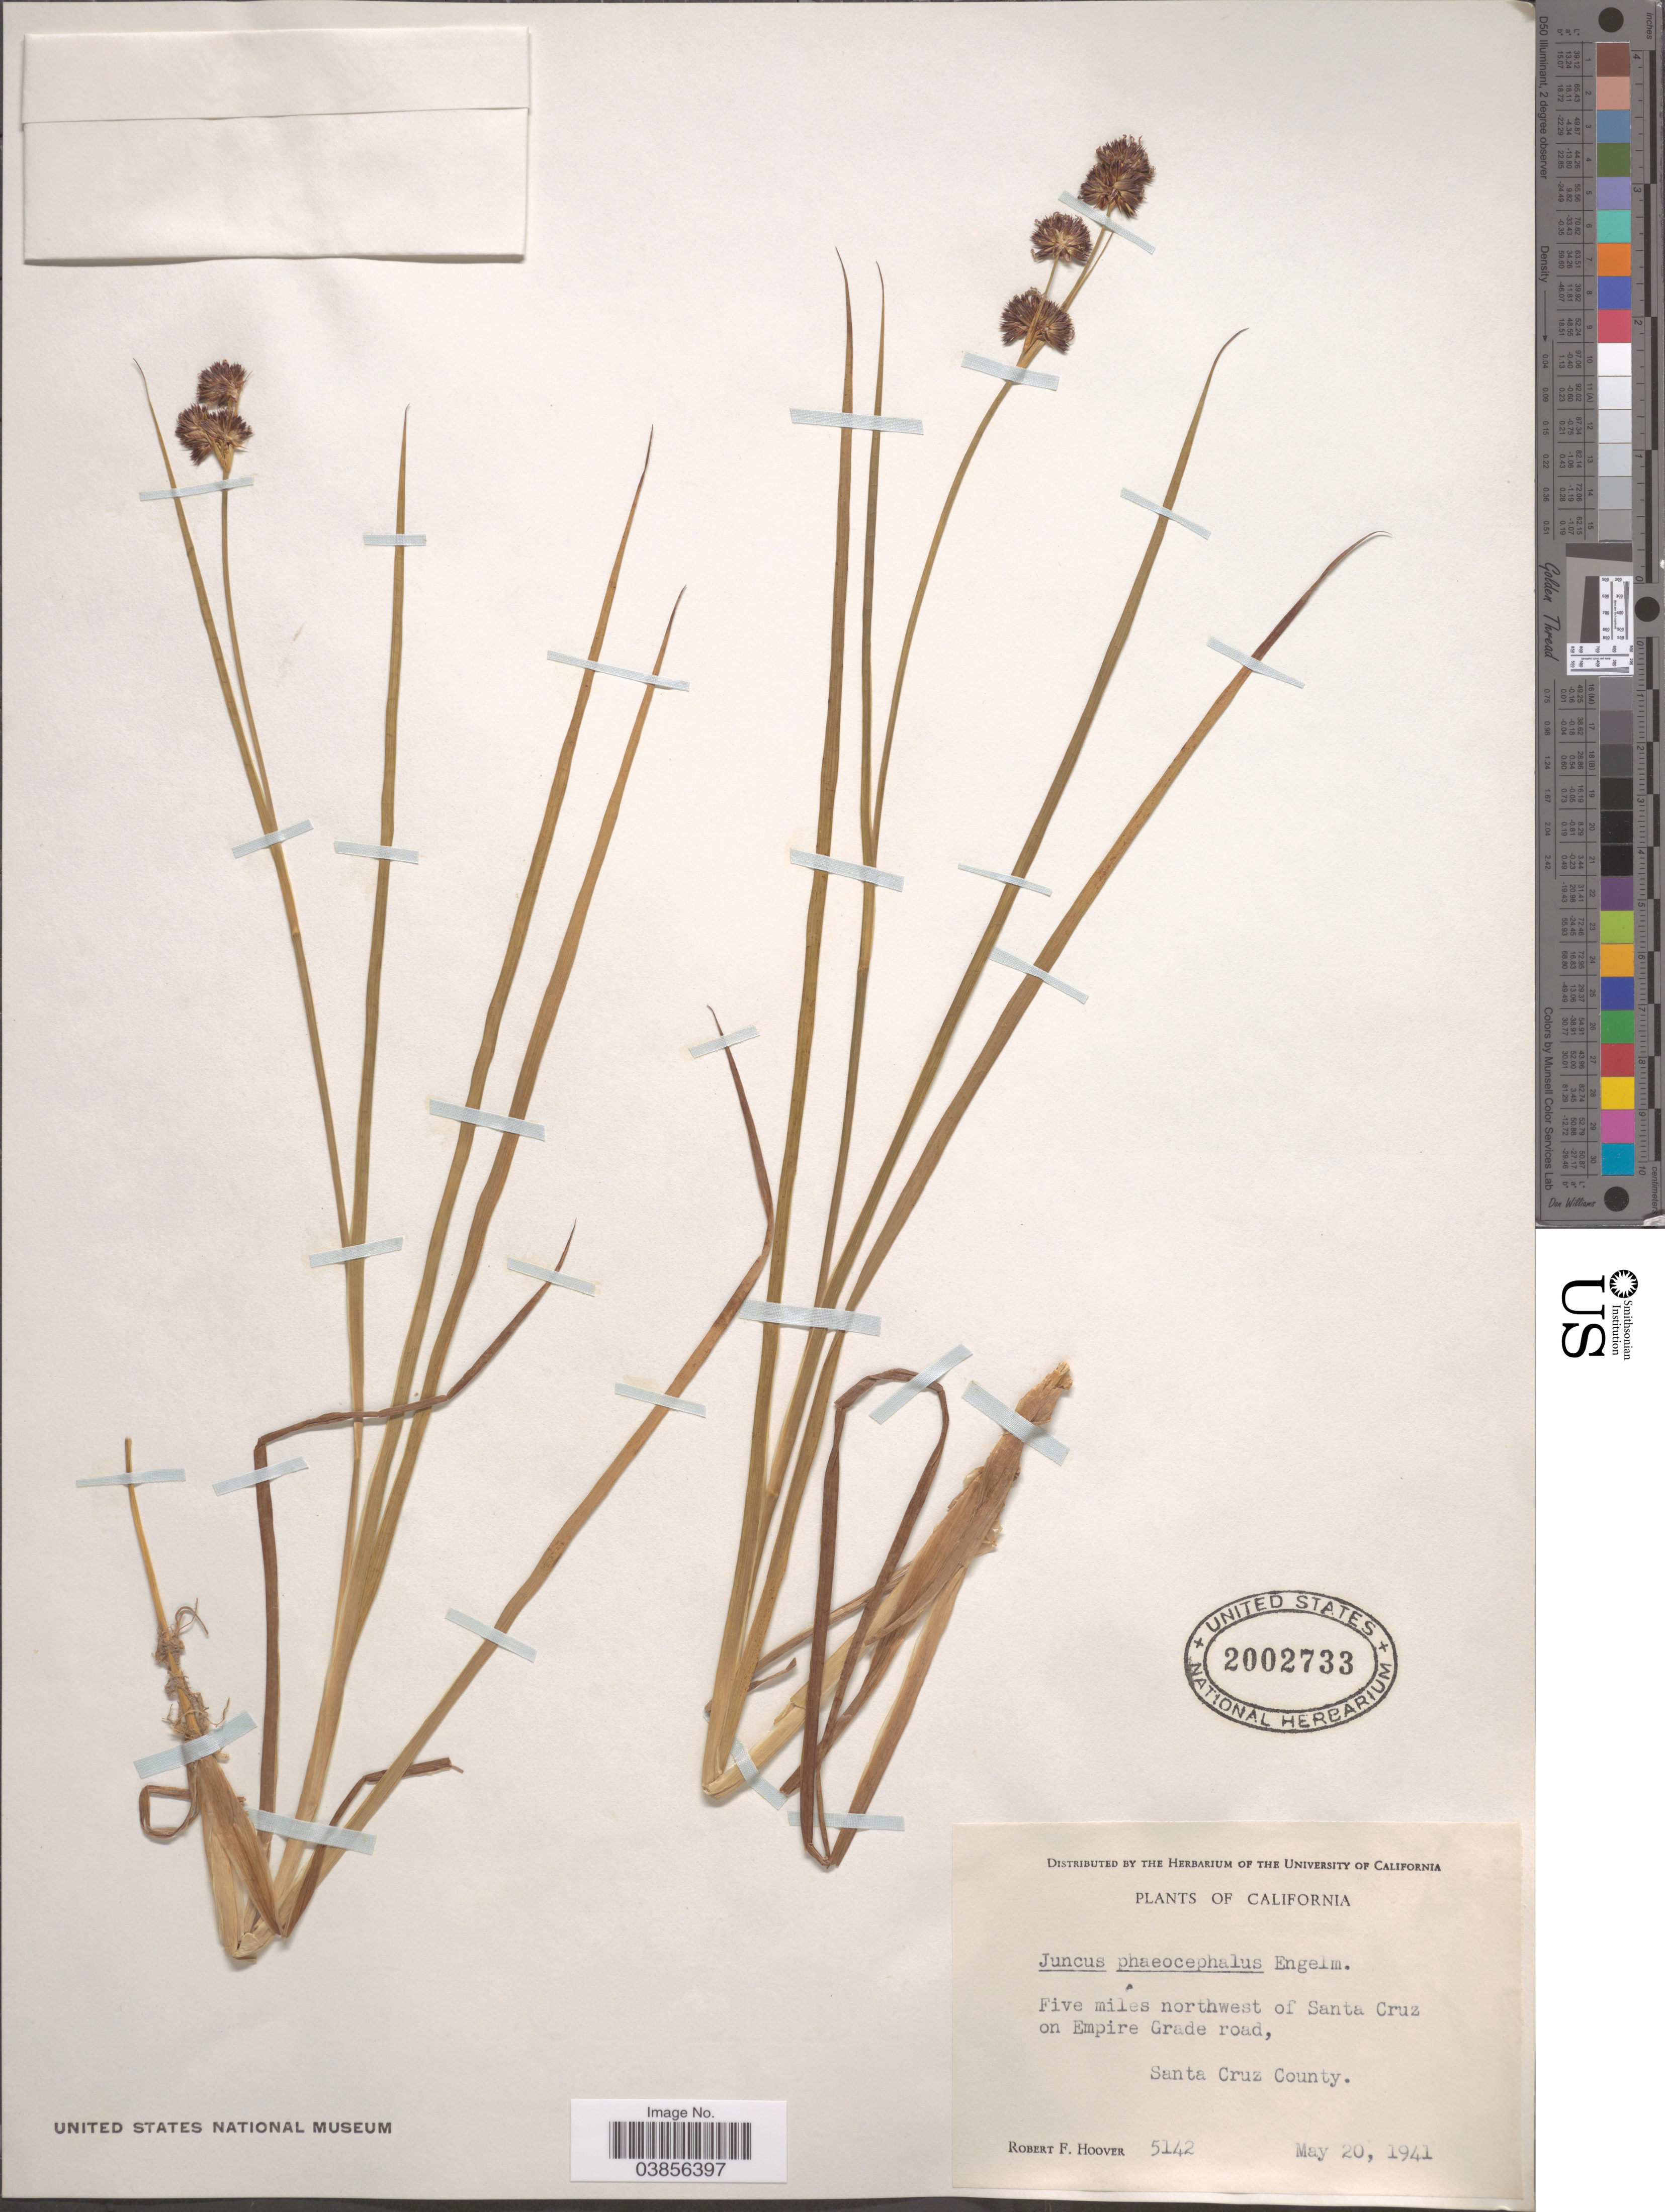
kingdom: Plantae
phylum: Tracheophyta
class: Liliopsida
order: Poales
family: Juncaceae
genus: Juncus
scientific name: Juncus phaeocephalus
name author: Engelm.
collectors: R. F. Hoover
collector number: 5142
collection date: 1941-05-20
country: United States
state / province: California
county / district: Santa Cruz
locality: Five miles northwest of Santa Cruz on Empire Grade road, Santa Cruz County.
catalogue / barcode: US 2002733